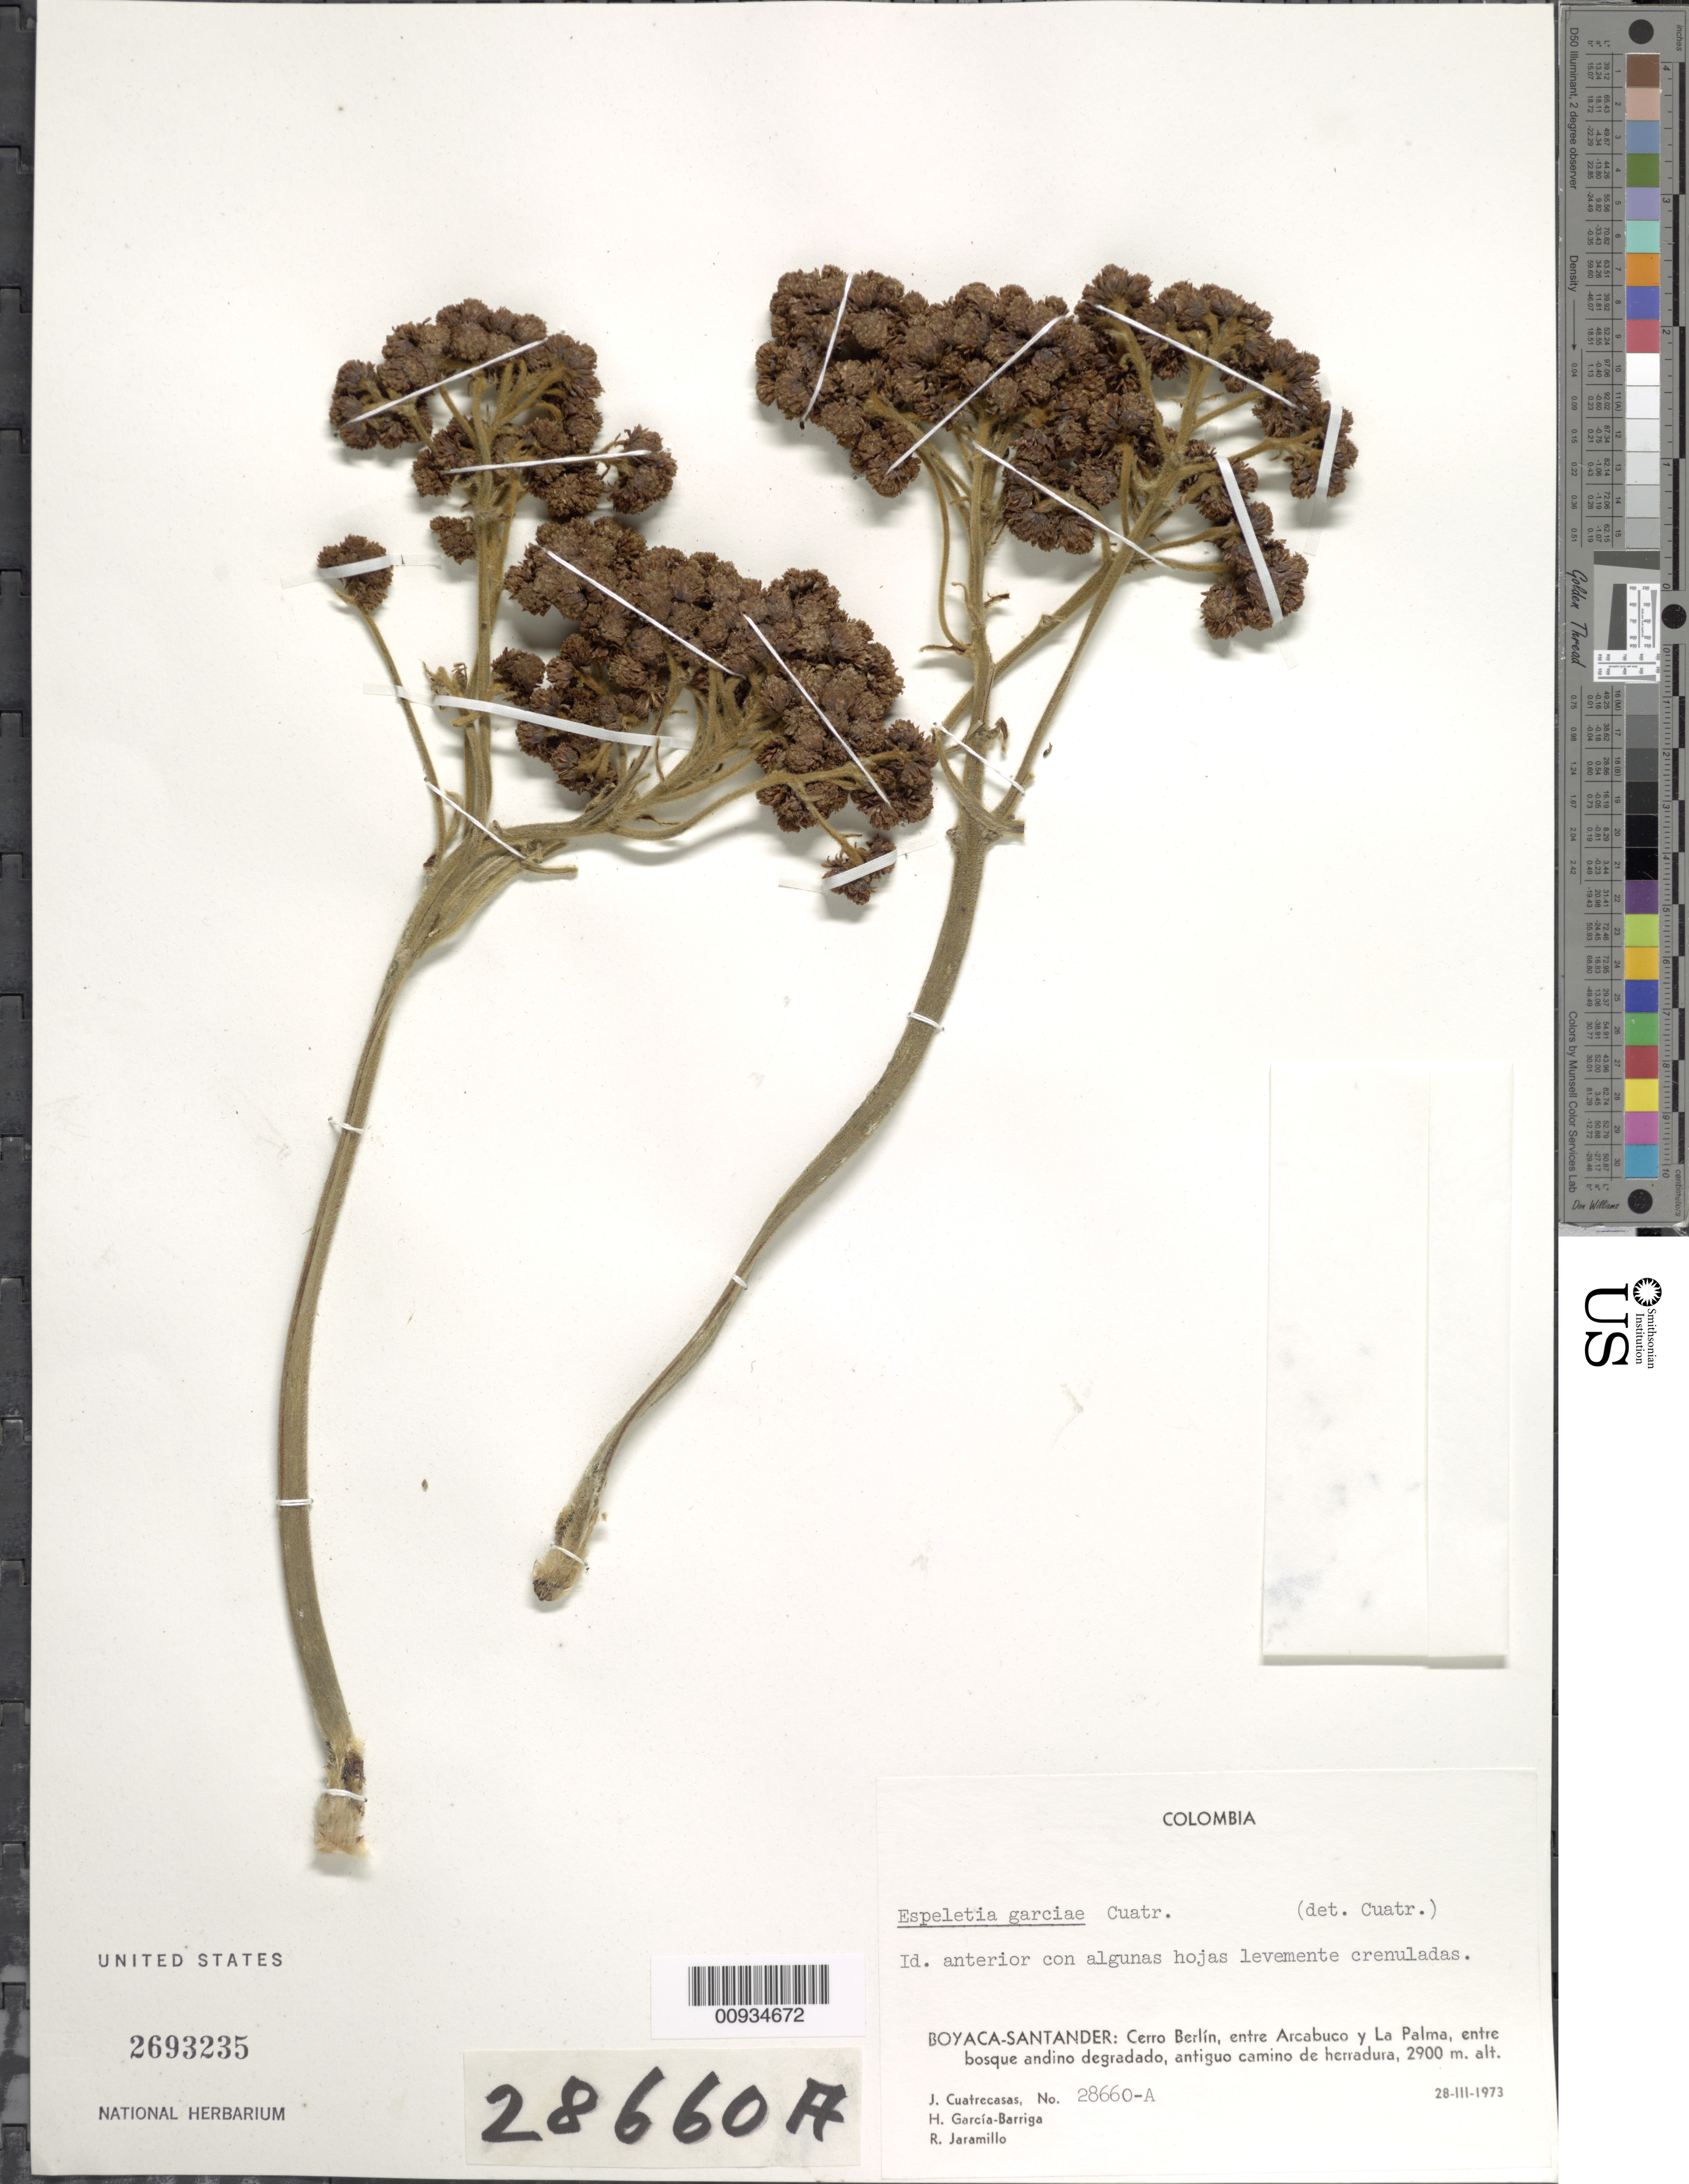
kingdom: Plantae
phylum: Tracheophyta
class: Magnoliopsida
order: Asterales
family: Asteraceae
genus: Espeletiopsis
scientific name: Espeletiopsis garciae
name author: (Cuatrec.) Cuatrec.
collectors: J. Cuatrecasas, H. García Barriga & R. Jaramillo M.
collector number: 28660-A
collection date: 1973-03-28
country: Colombia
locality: Boyacá-Santander: Cerro Berlin, entre Arcabuco y La Palma, entre bosque andino degradado, anitguo camino de herradura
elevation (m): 2900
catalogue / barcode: US 2693235